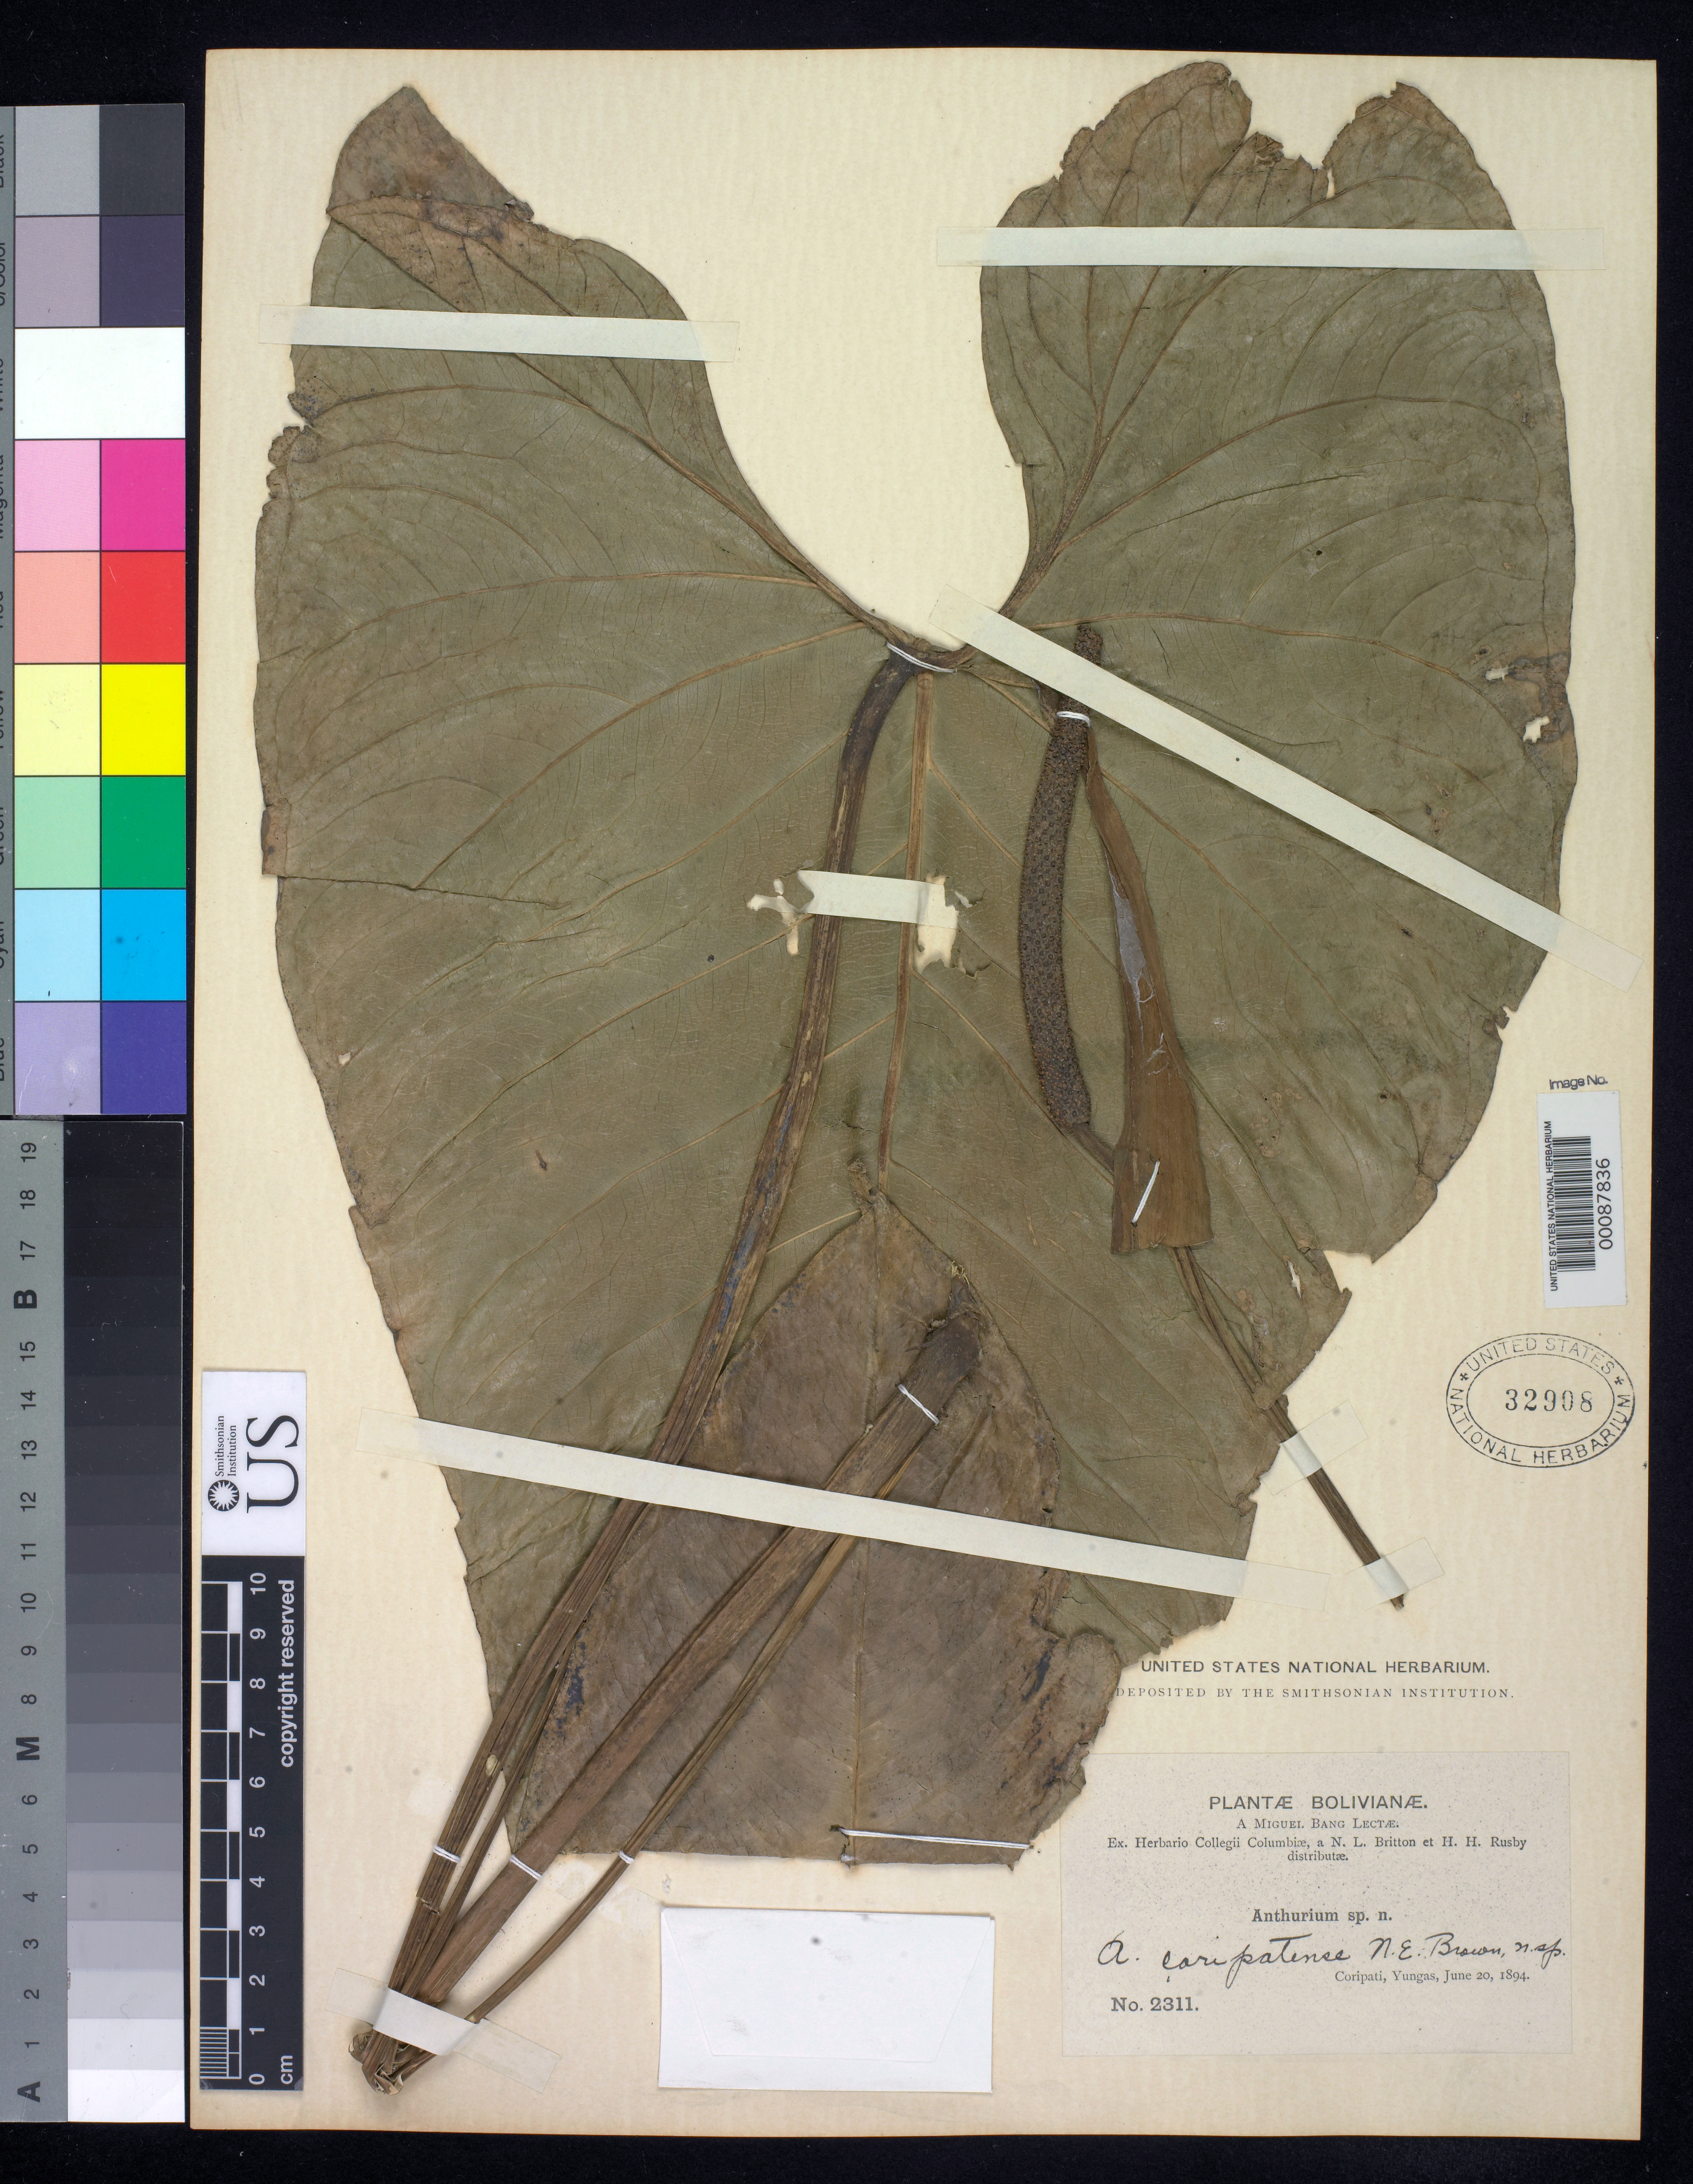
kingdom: Plantae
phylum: Tracheophyta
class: Liliopsida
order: Alismatales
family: Araceae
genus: Anthurium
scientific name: Anthurium coripatense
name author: N.E. Br. in Engl.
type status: Isotype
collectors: M. Bang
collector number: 2311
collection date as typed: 20 Jun 1894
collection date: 1894-06-20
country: Bolivia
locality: Coripata, Yungas Mountains.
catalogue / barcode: US 32908